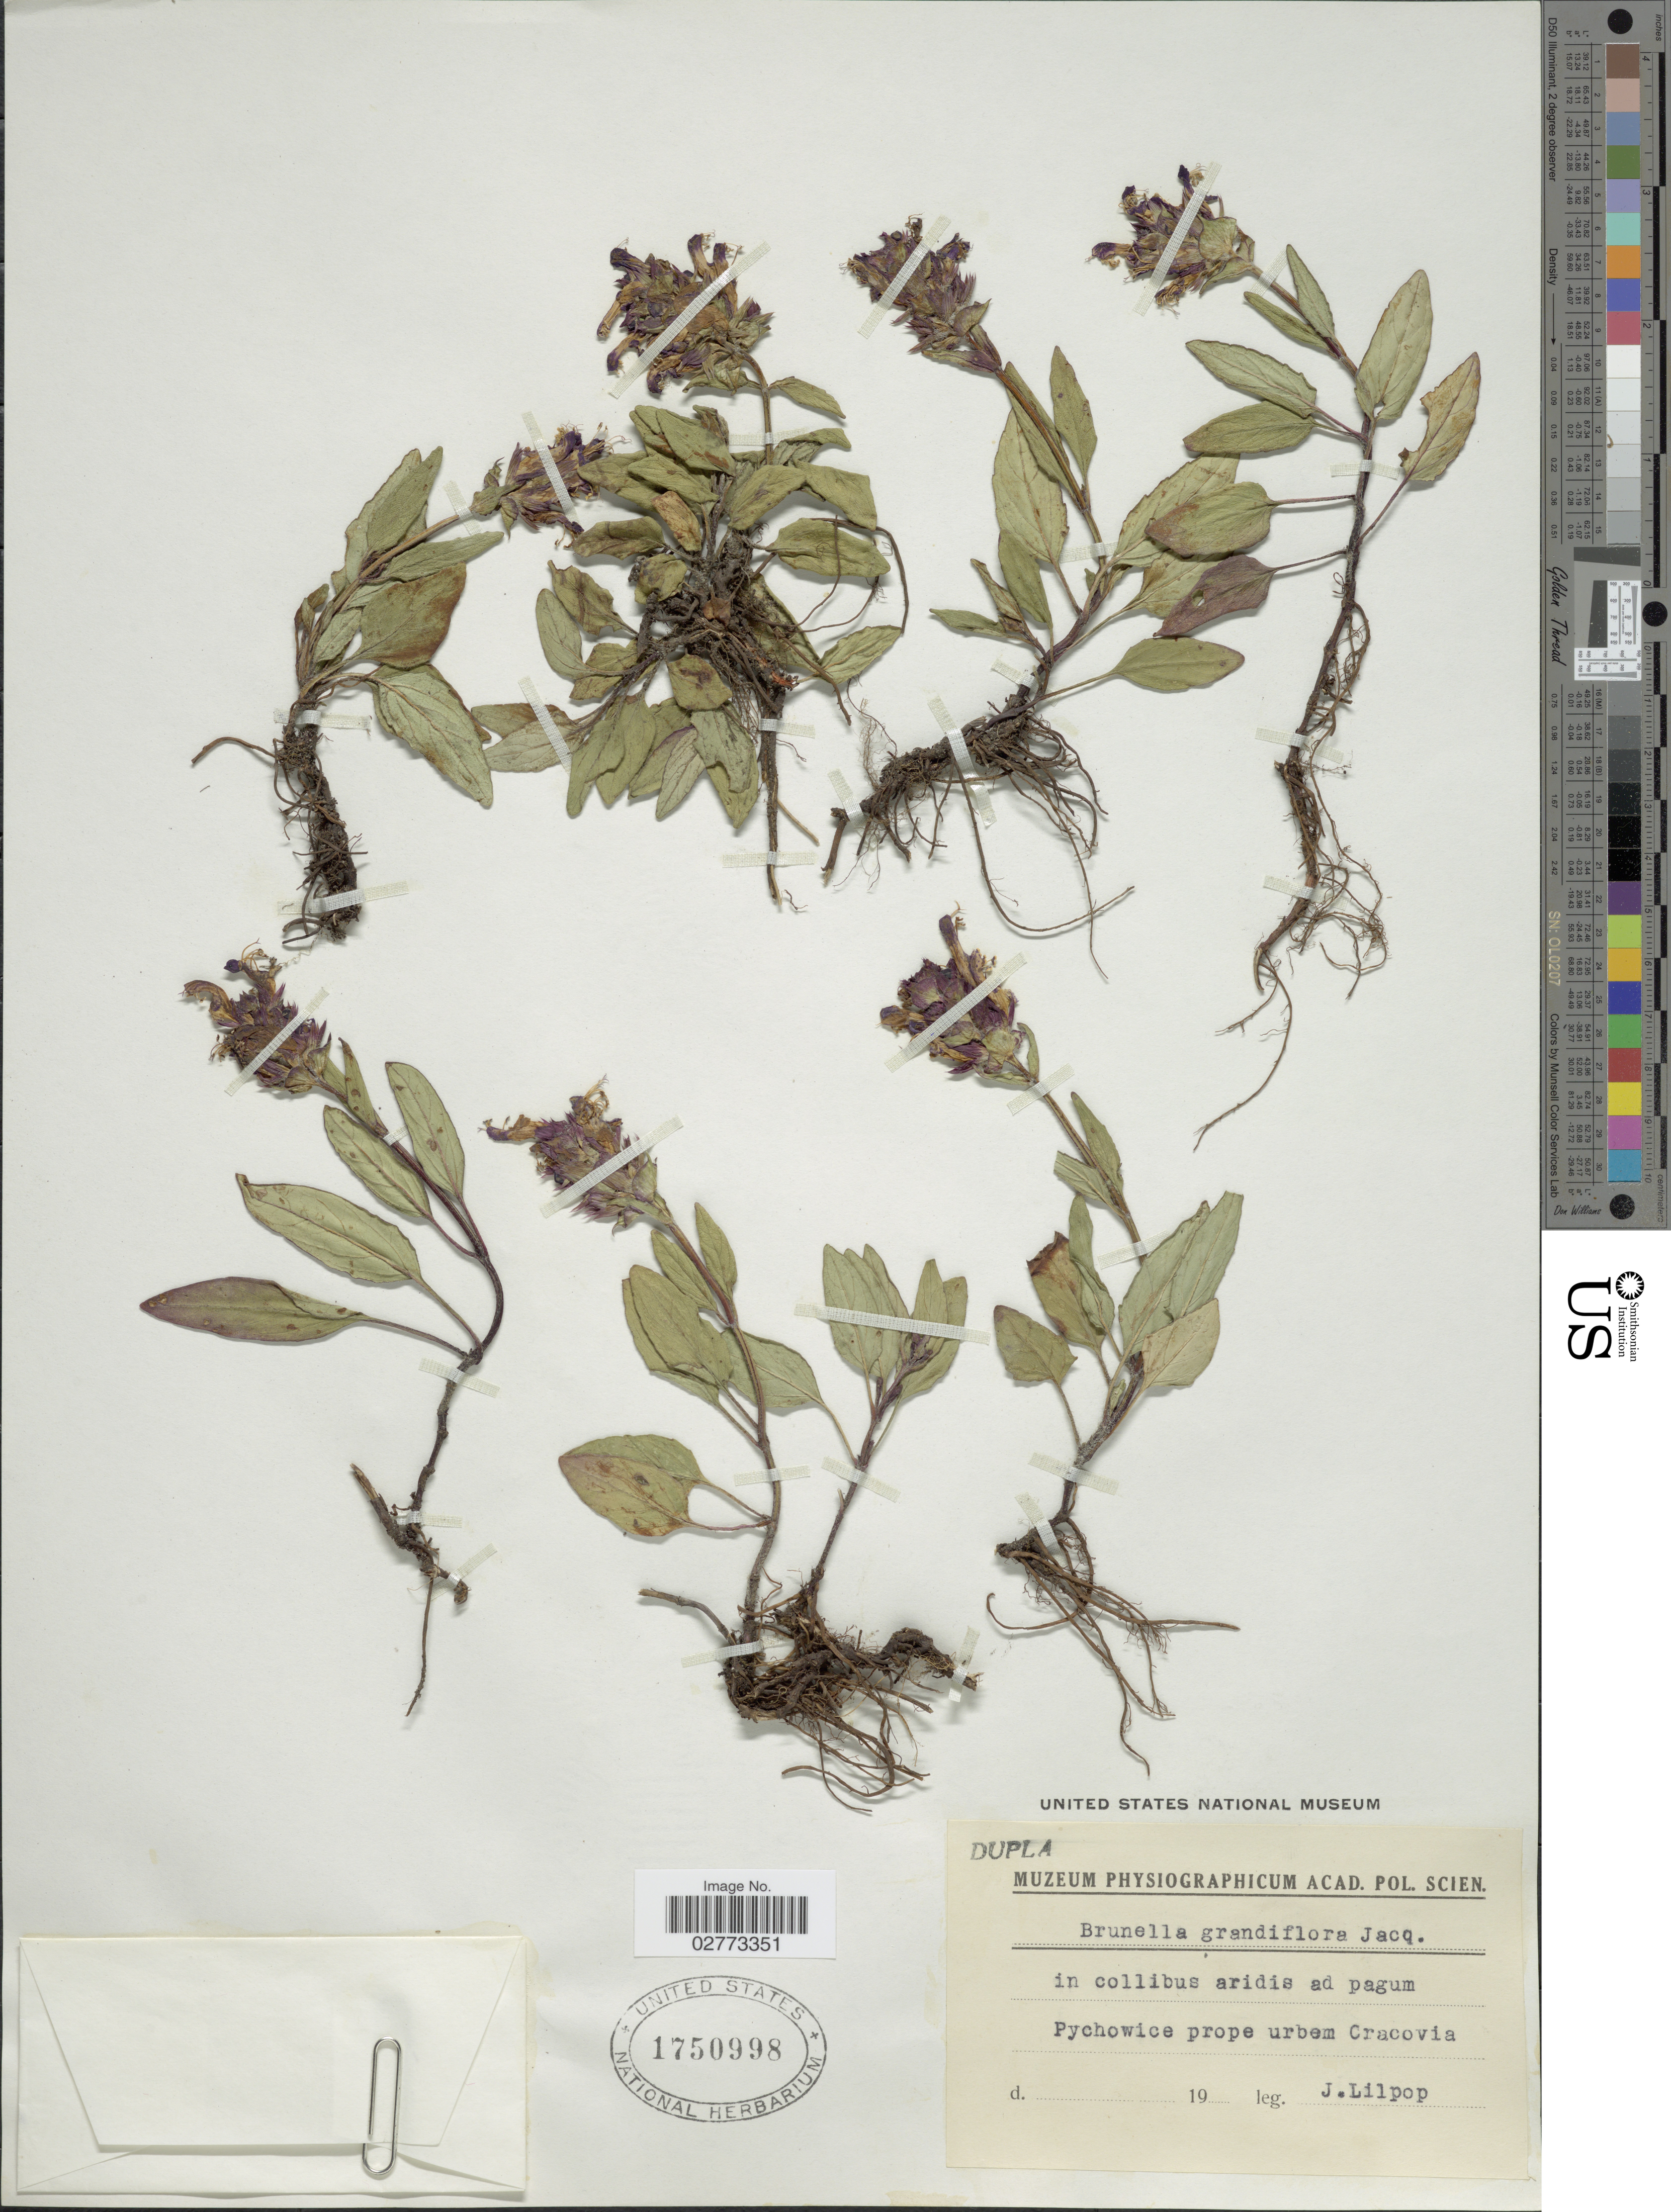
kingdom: Plantae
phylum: Tracheophyta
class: Magnoliopsida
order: Lamiales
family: Lamiaceae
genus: Prunella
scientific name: Prunella grandiflora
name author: (L.) Turra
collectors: J. Lilpop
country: Poland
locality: In collibus arridis ad pagum Pychowice prope urbem Cracovia.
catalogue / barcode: US 1750998